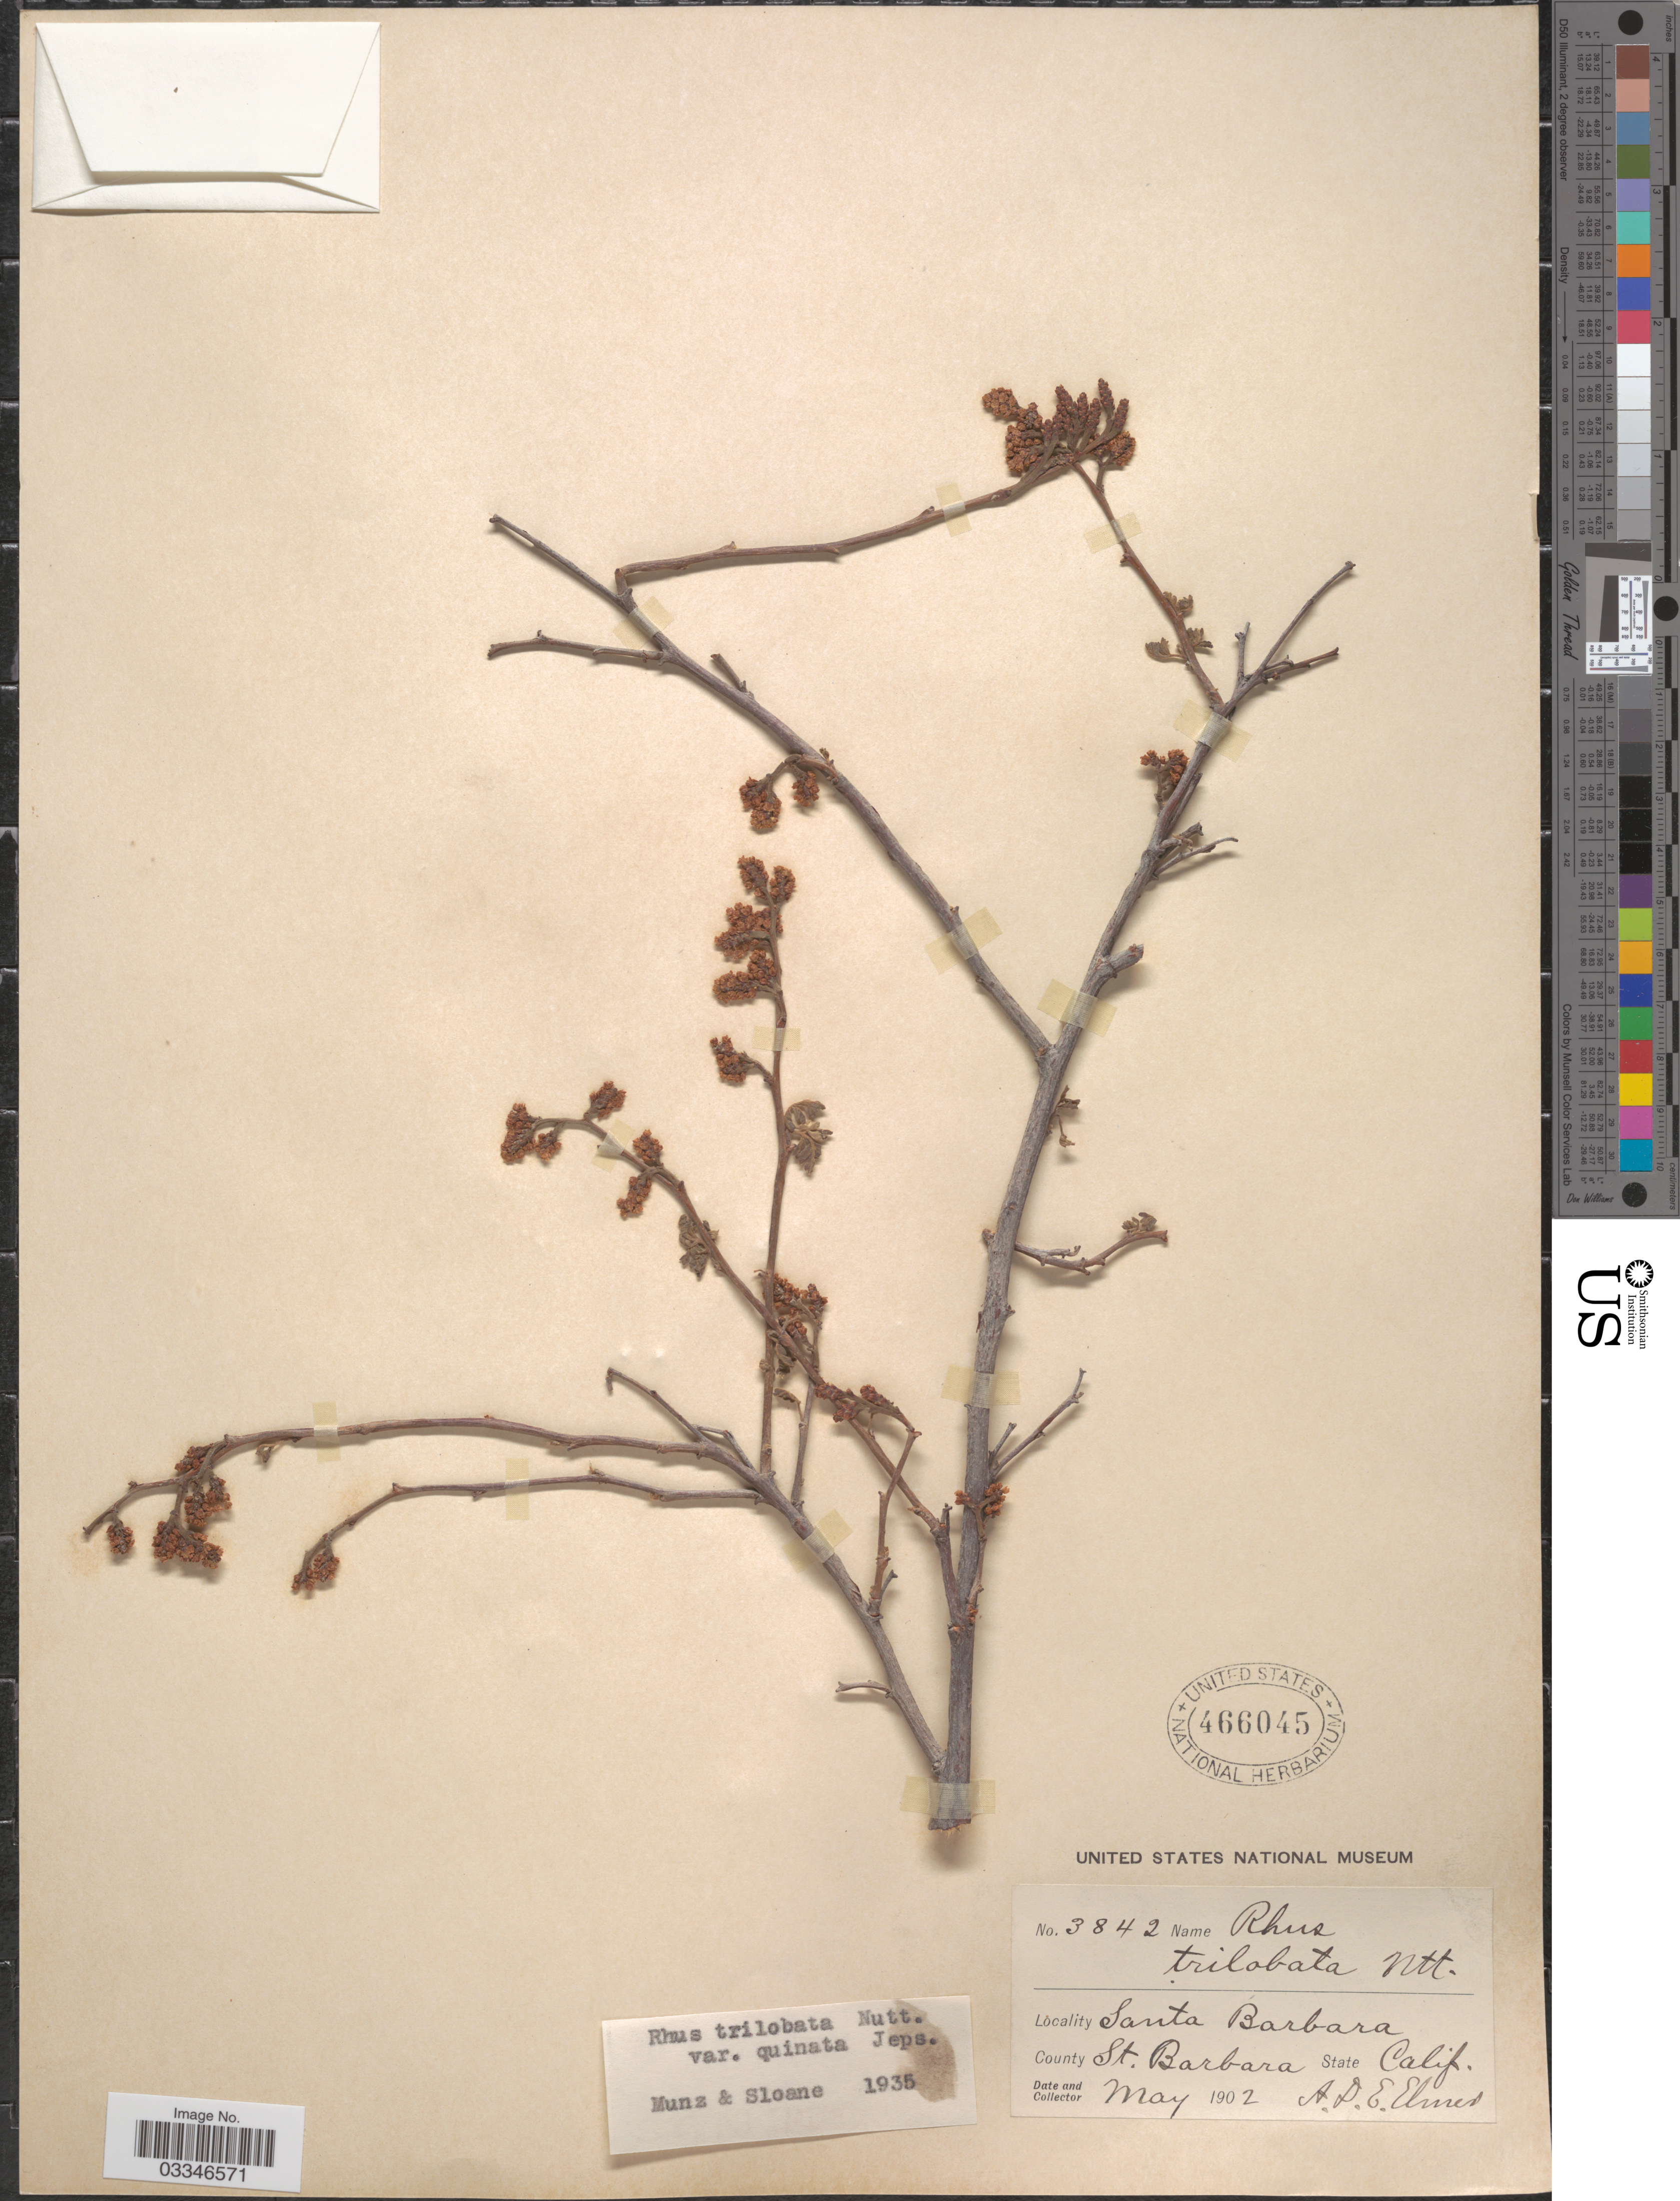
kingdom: Plantae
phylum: Tracheophyta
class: Magnoliopsida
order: Sapindales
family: Anacardiaceae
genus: Rhus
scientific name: Rhus trilobata var. quinata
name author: Jeps.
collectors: A. D. E. Elmer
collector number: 3842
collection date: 1902-05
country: United States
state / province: California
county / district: Santa Barbara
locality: Santa Barbara, County St. Barbara.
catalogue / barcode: US 466045